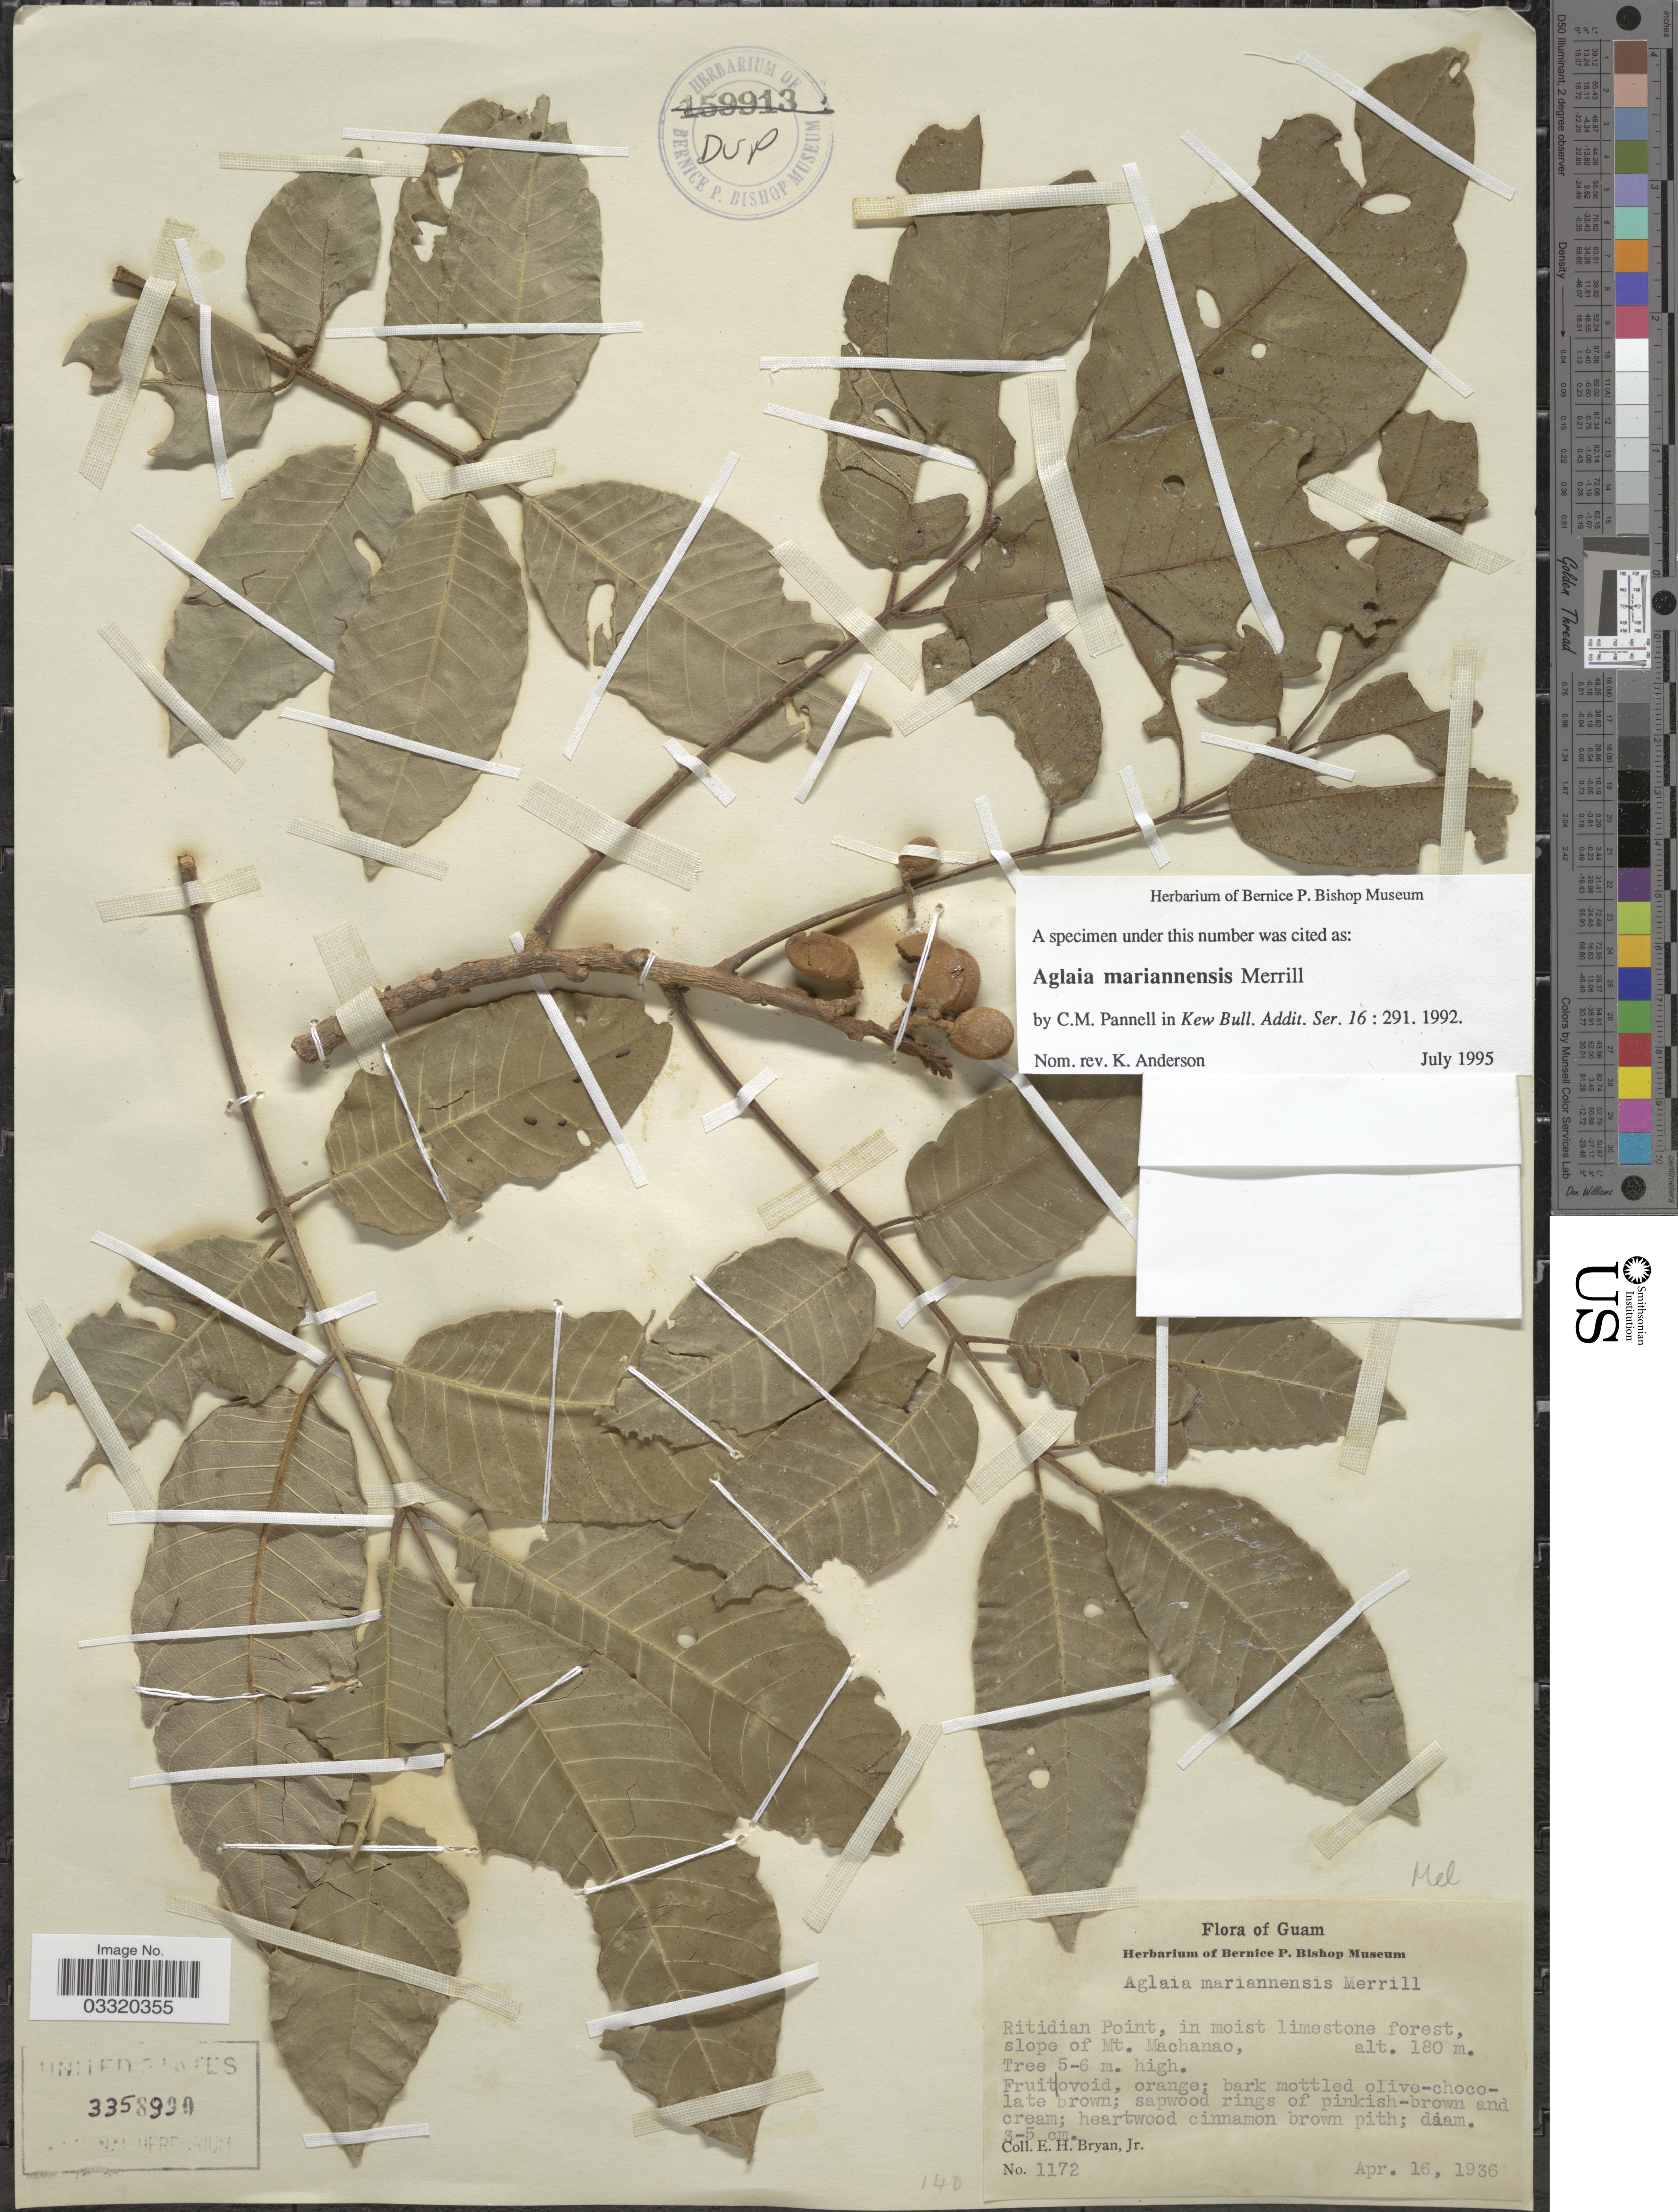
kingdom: Plantae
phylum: Tracheophyta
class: Magnoliopsida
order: Sapindales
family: Meliaceae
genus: Aglaia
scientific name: Aglaia mariannensis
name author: Merr.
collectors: E. Bryan Jr.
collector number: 1172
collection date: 1936-04-16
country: Guam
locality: Ritidian Point, slope of Mt. Machanao.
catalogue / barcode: US 3358930